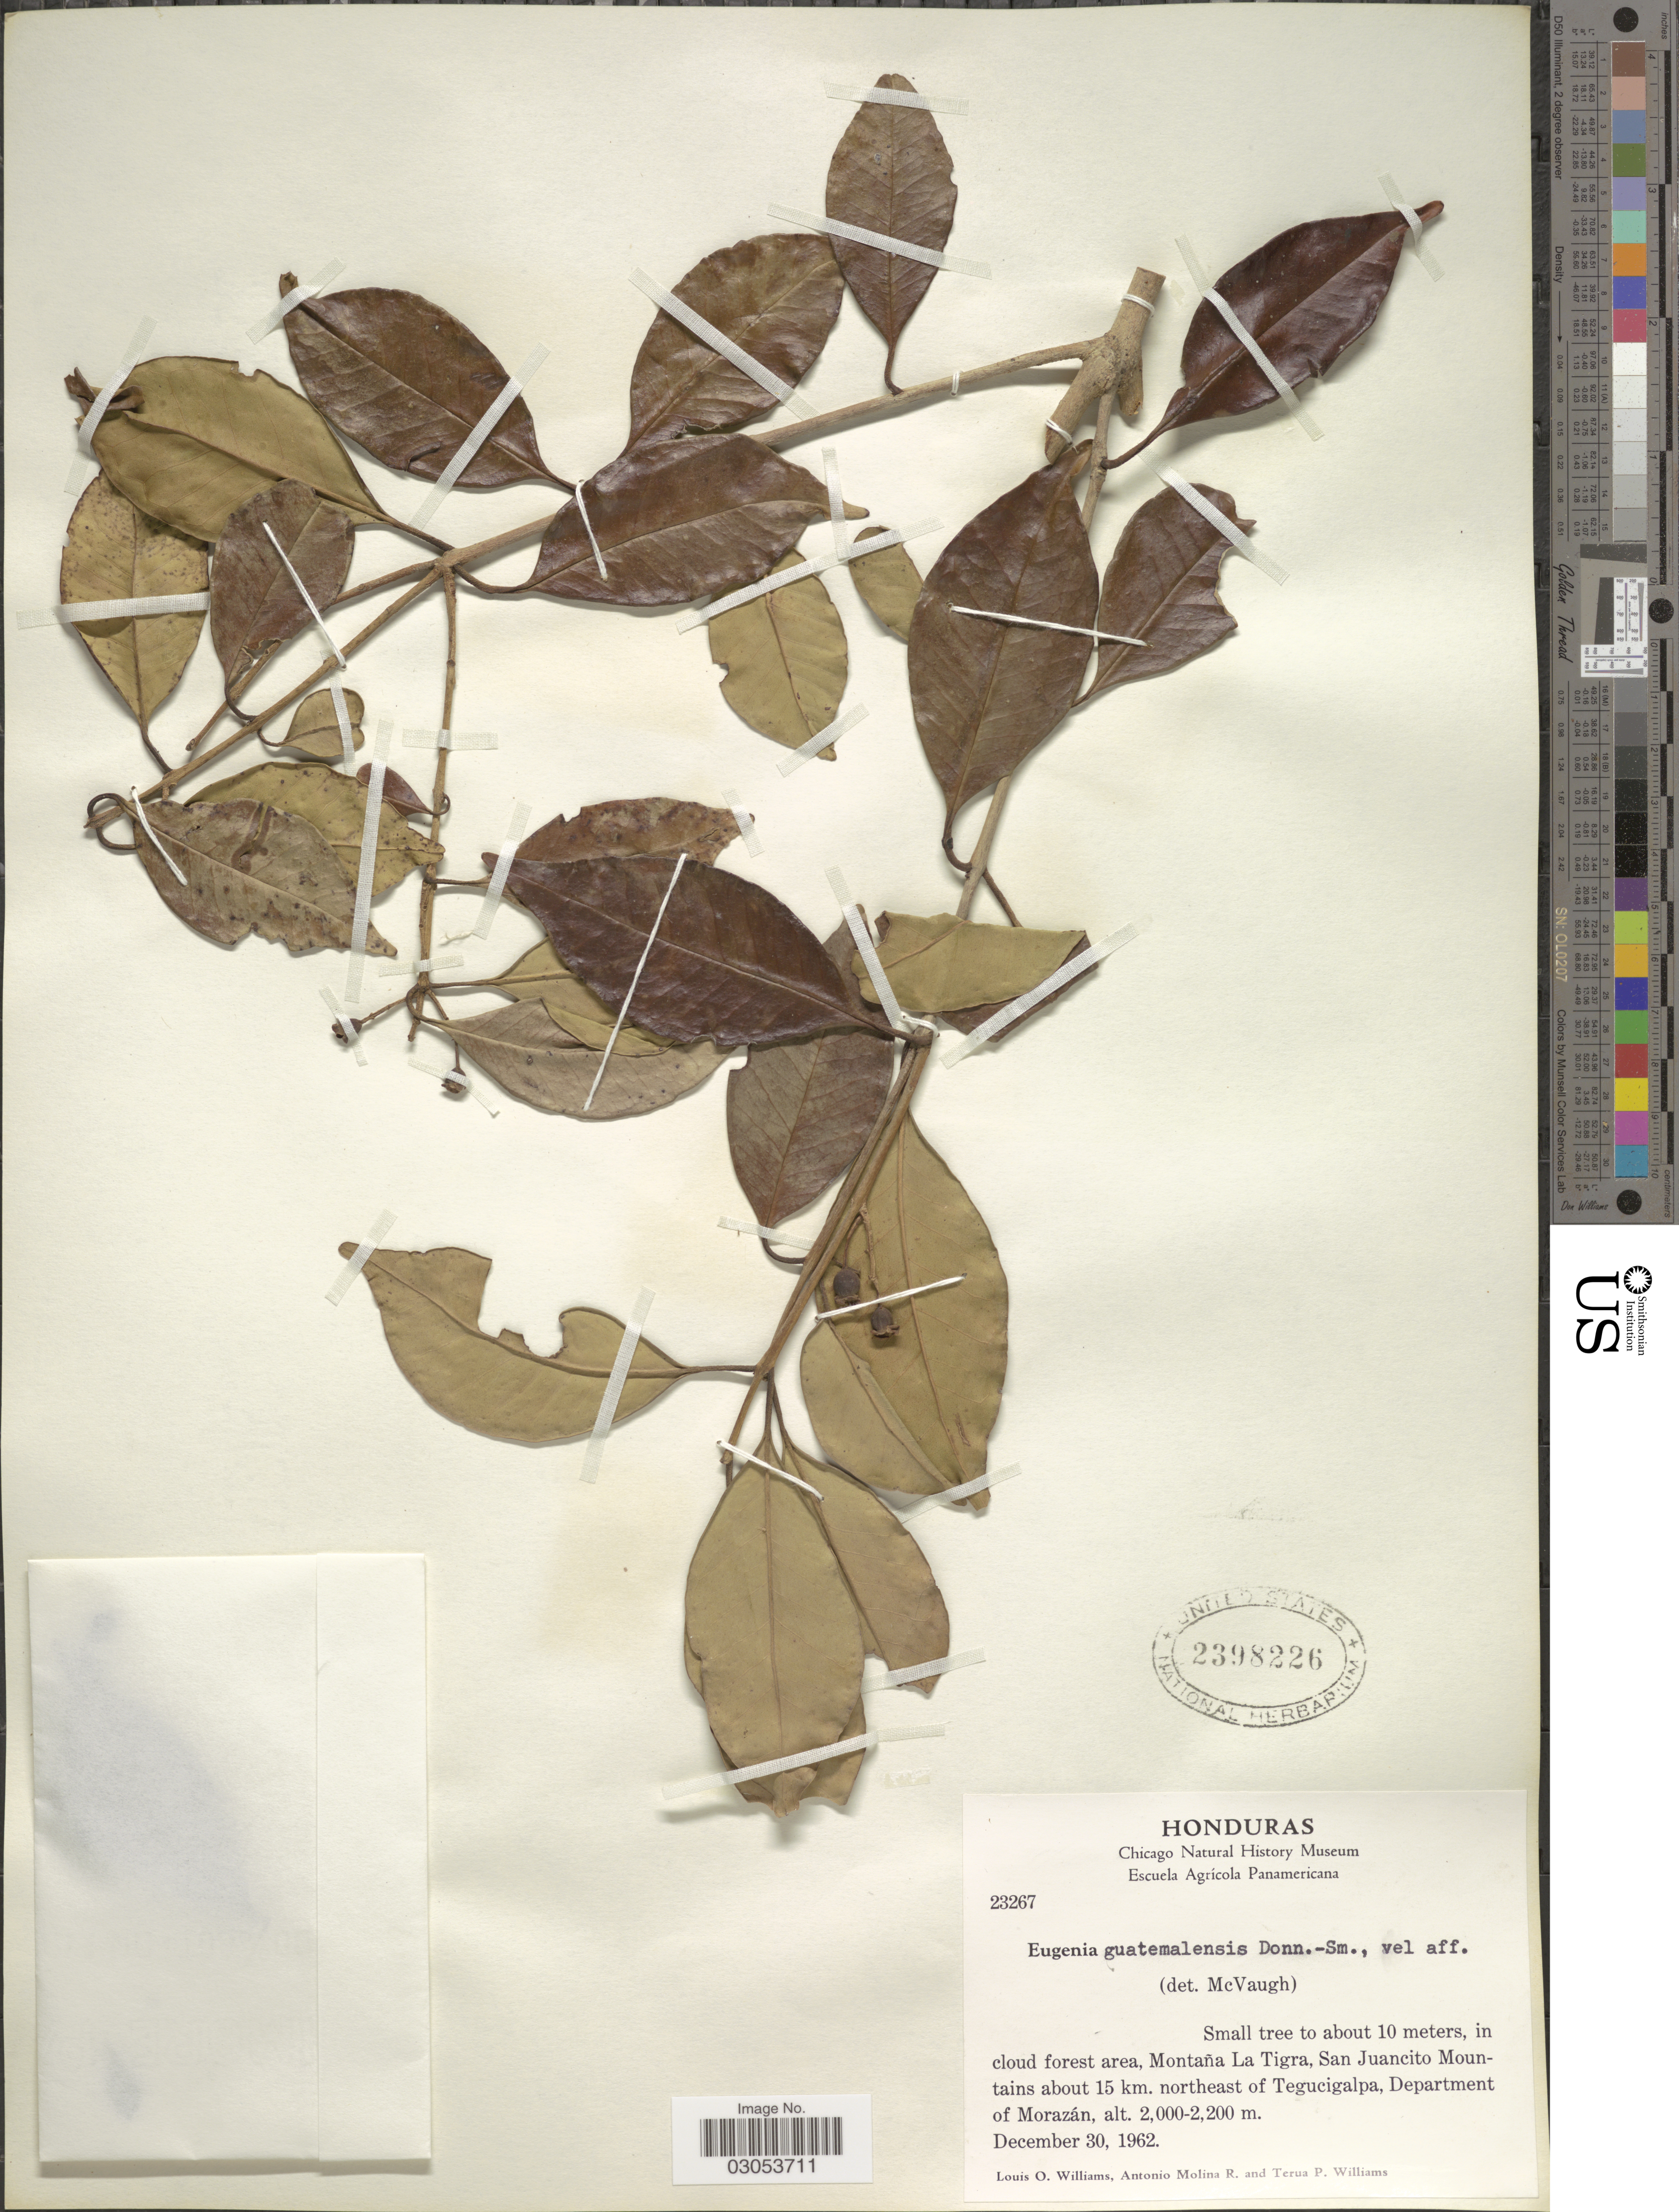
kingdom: Plantae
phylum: Tracheophyta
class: Magnoliopsida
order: Myrtales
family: Myrtaceae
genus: Eugenia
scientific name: Eugenia guatemalensis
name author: Donn. Sm.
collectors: L. O. Williams, A. Molina R. & T. P. Williams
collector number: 23267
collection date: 1962-12-30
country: Honduras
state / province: Fco. Morazán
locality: In cloud forest area, Montaña La Tigra, San Juancito Mountains about 15 km. northeast of Tegucigalpa, Department of Morazán.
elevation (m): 2000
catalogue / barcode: US 2398226